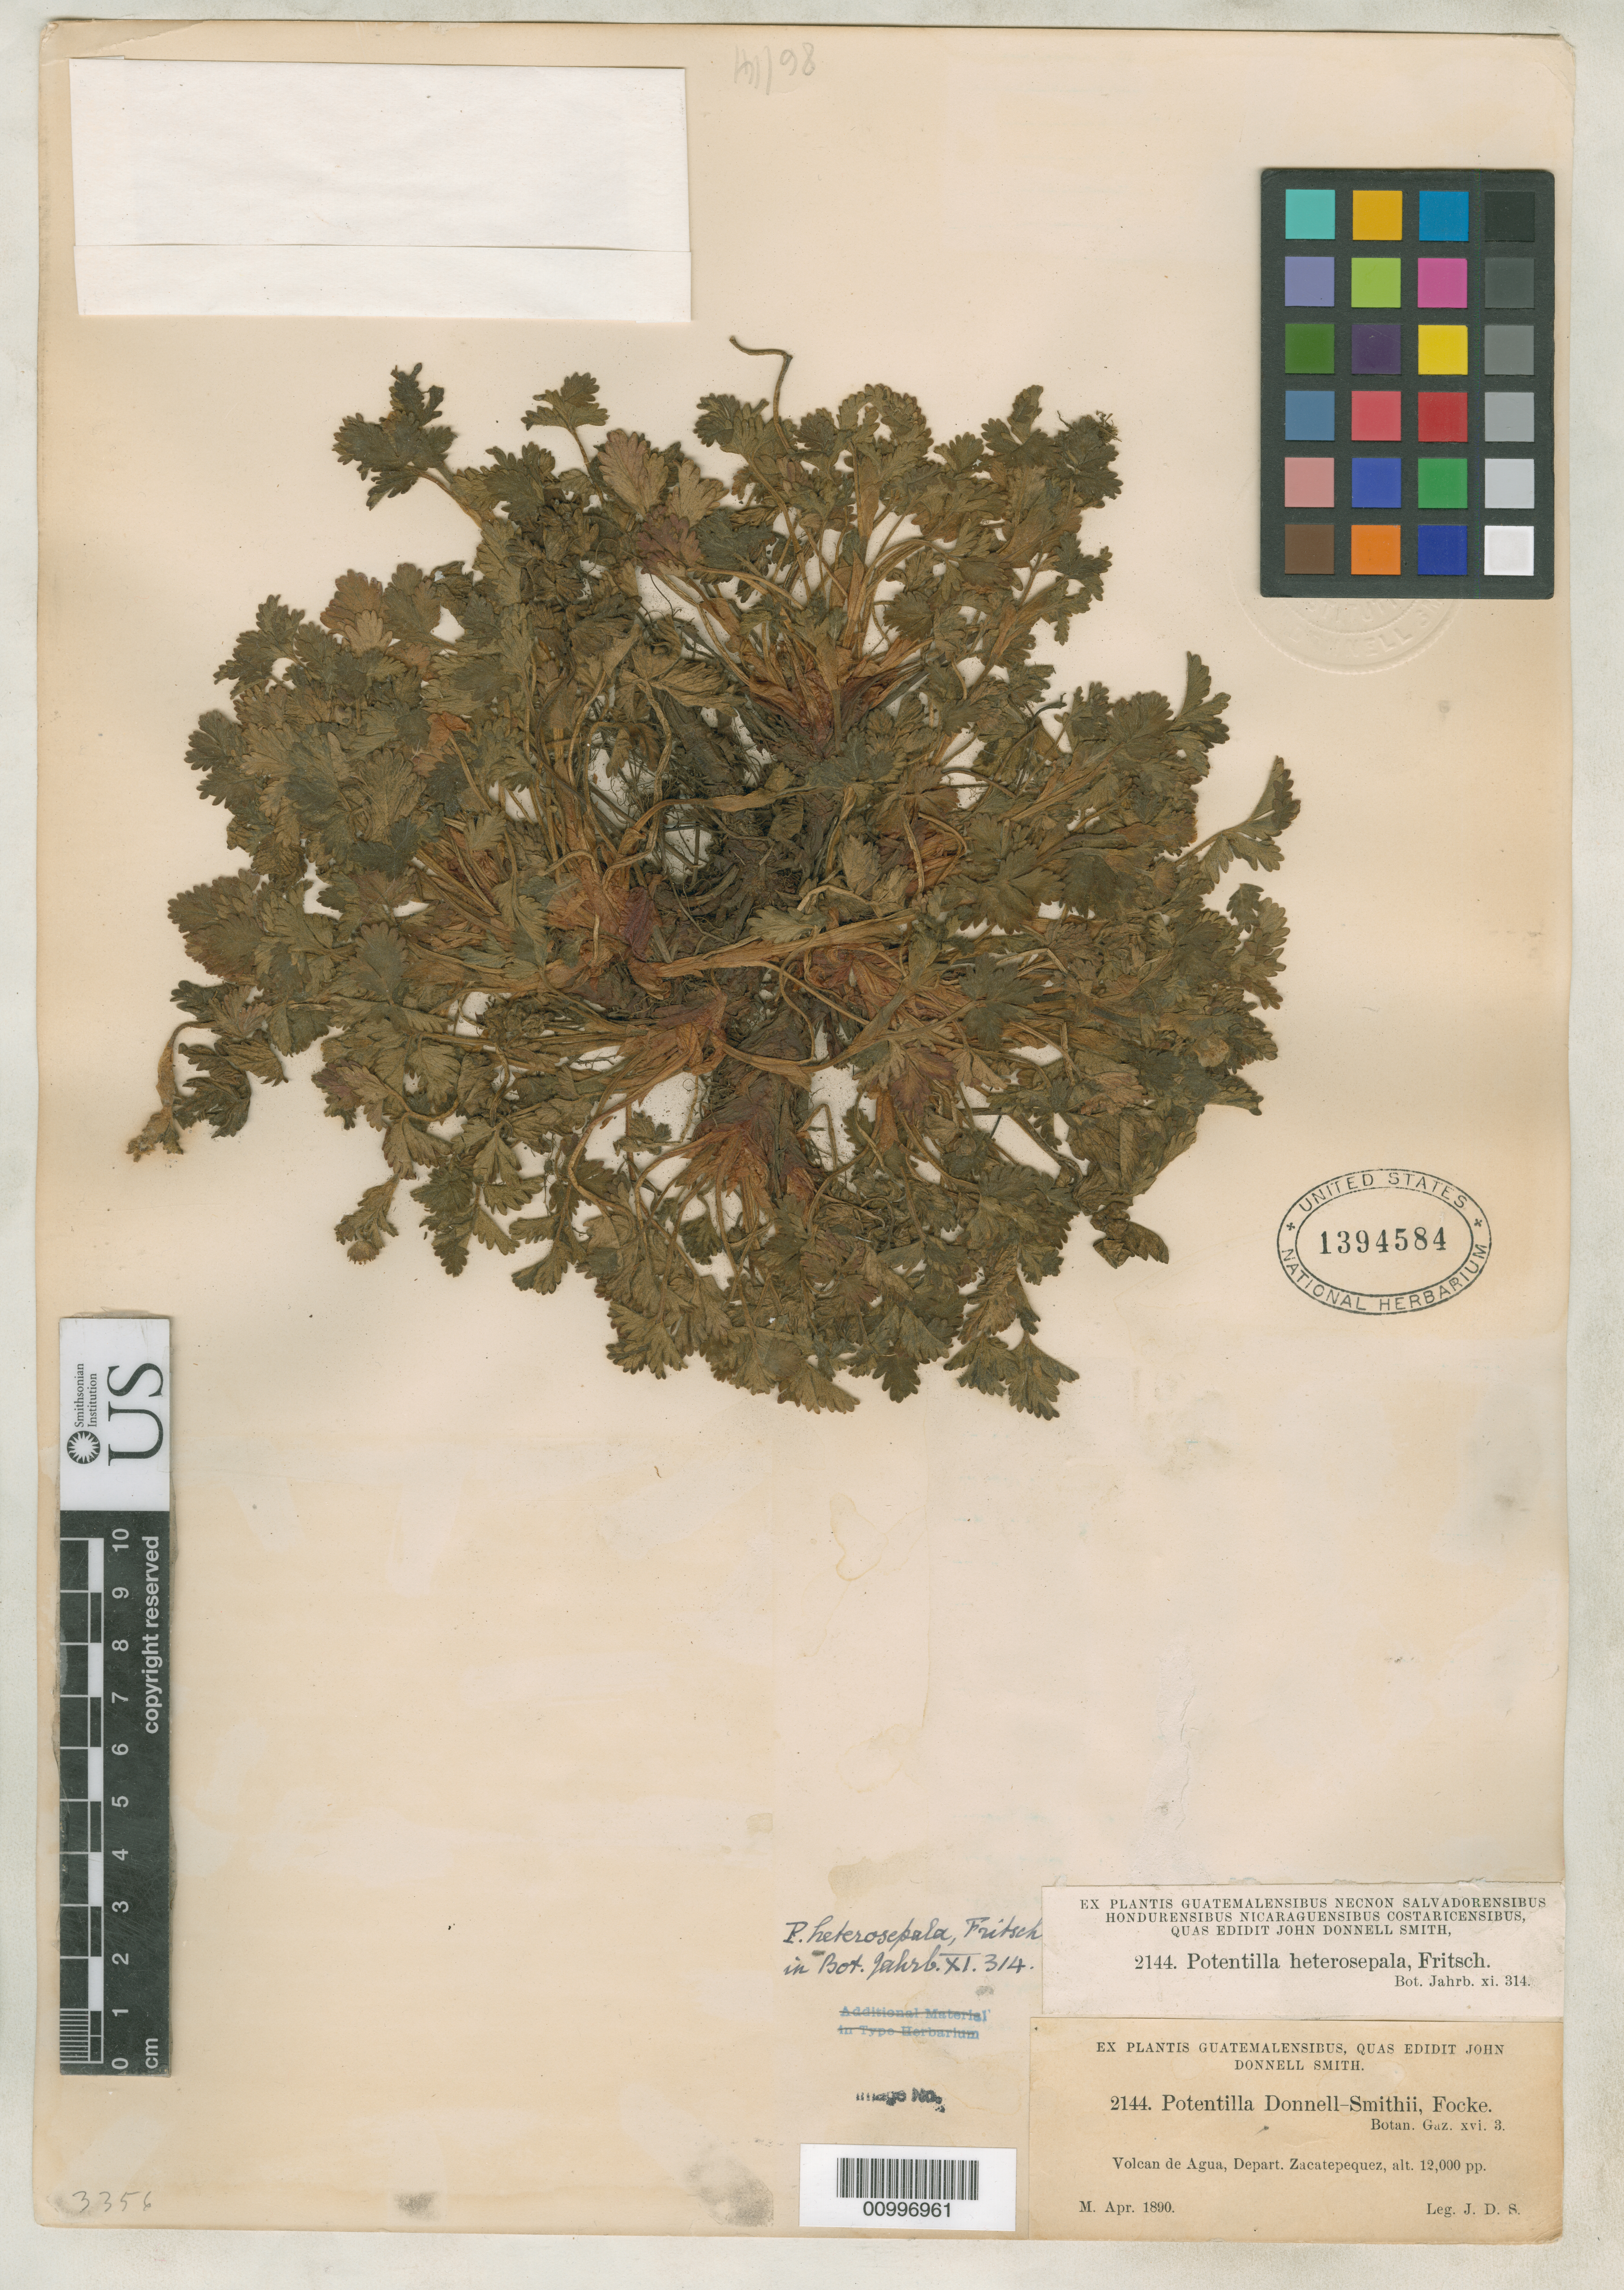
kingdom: Plantae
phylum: Tracheophyta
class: Magnoliopsida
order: Rosales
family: Rosaceae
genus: Potentilla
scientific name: Potentilla donnell-smithii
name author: Focke in Donn. Sm.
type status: Type Collection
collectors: J. Donnell Smith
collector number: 2144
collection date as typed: Apr 1890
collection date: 1890-04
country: Guatemala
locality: Volcan de Agua, Depart. Zacatepequez.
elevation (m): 3688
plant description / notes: Specimen ex John Donnell Smith herbarium (and possibly the holotype?)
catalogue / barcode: US 1394584